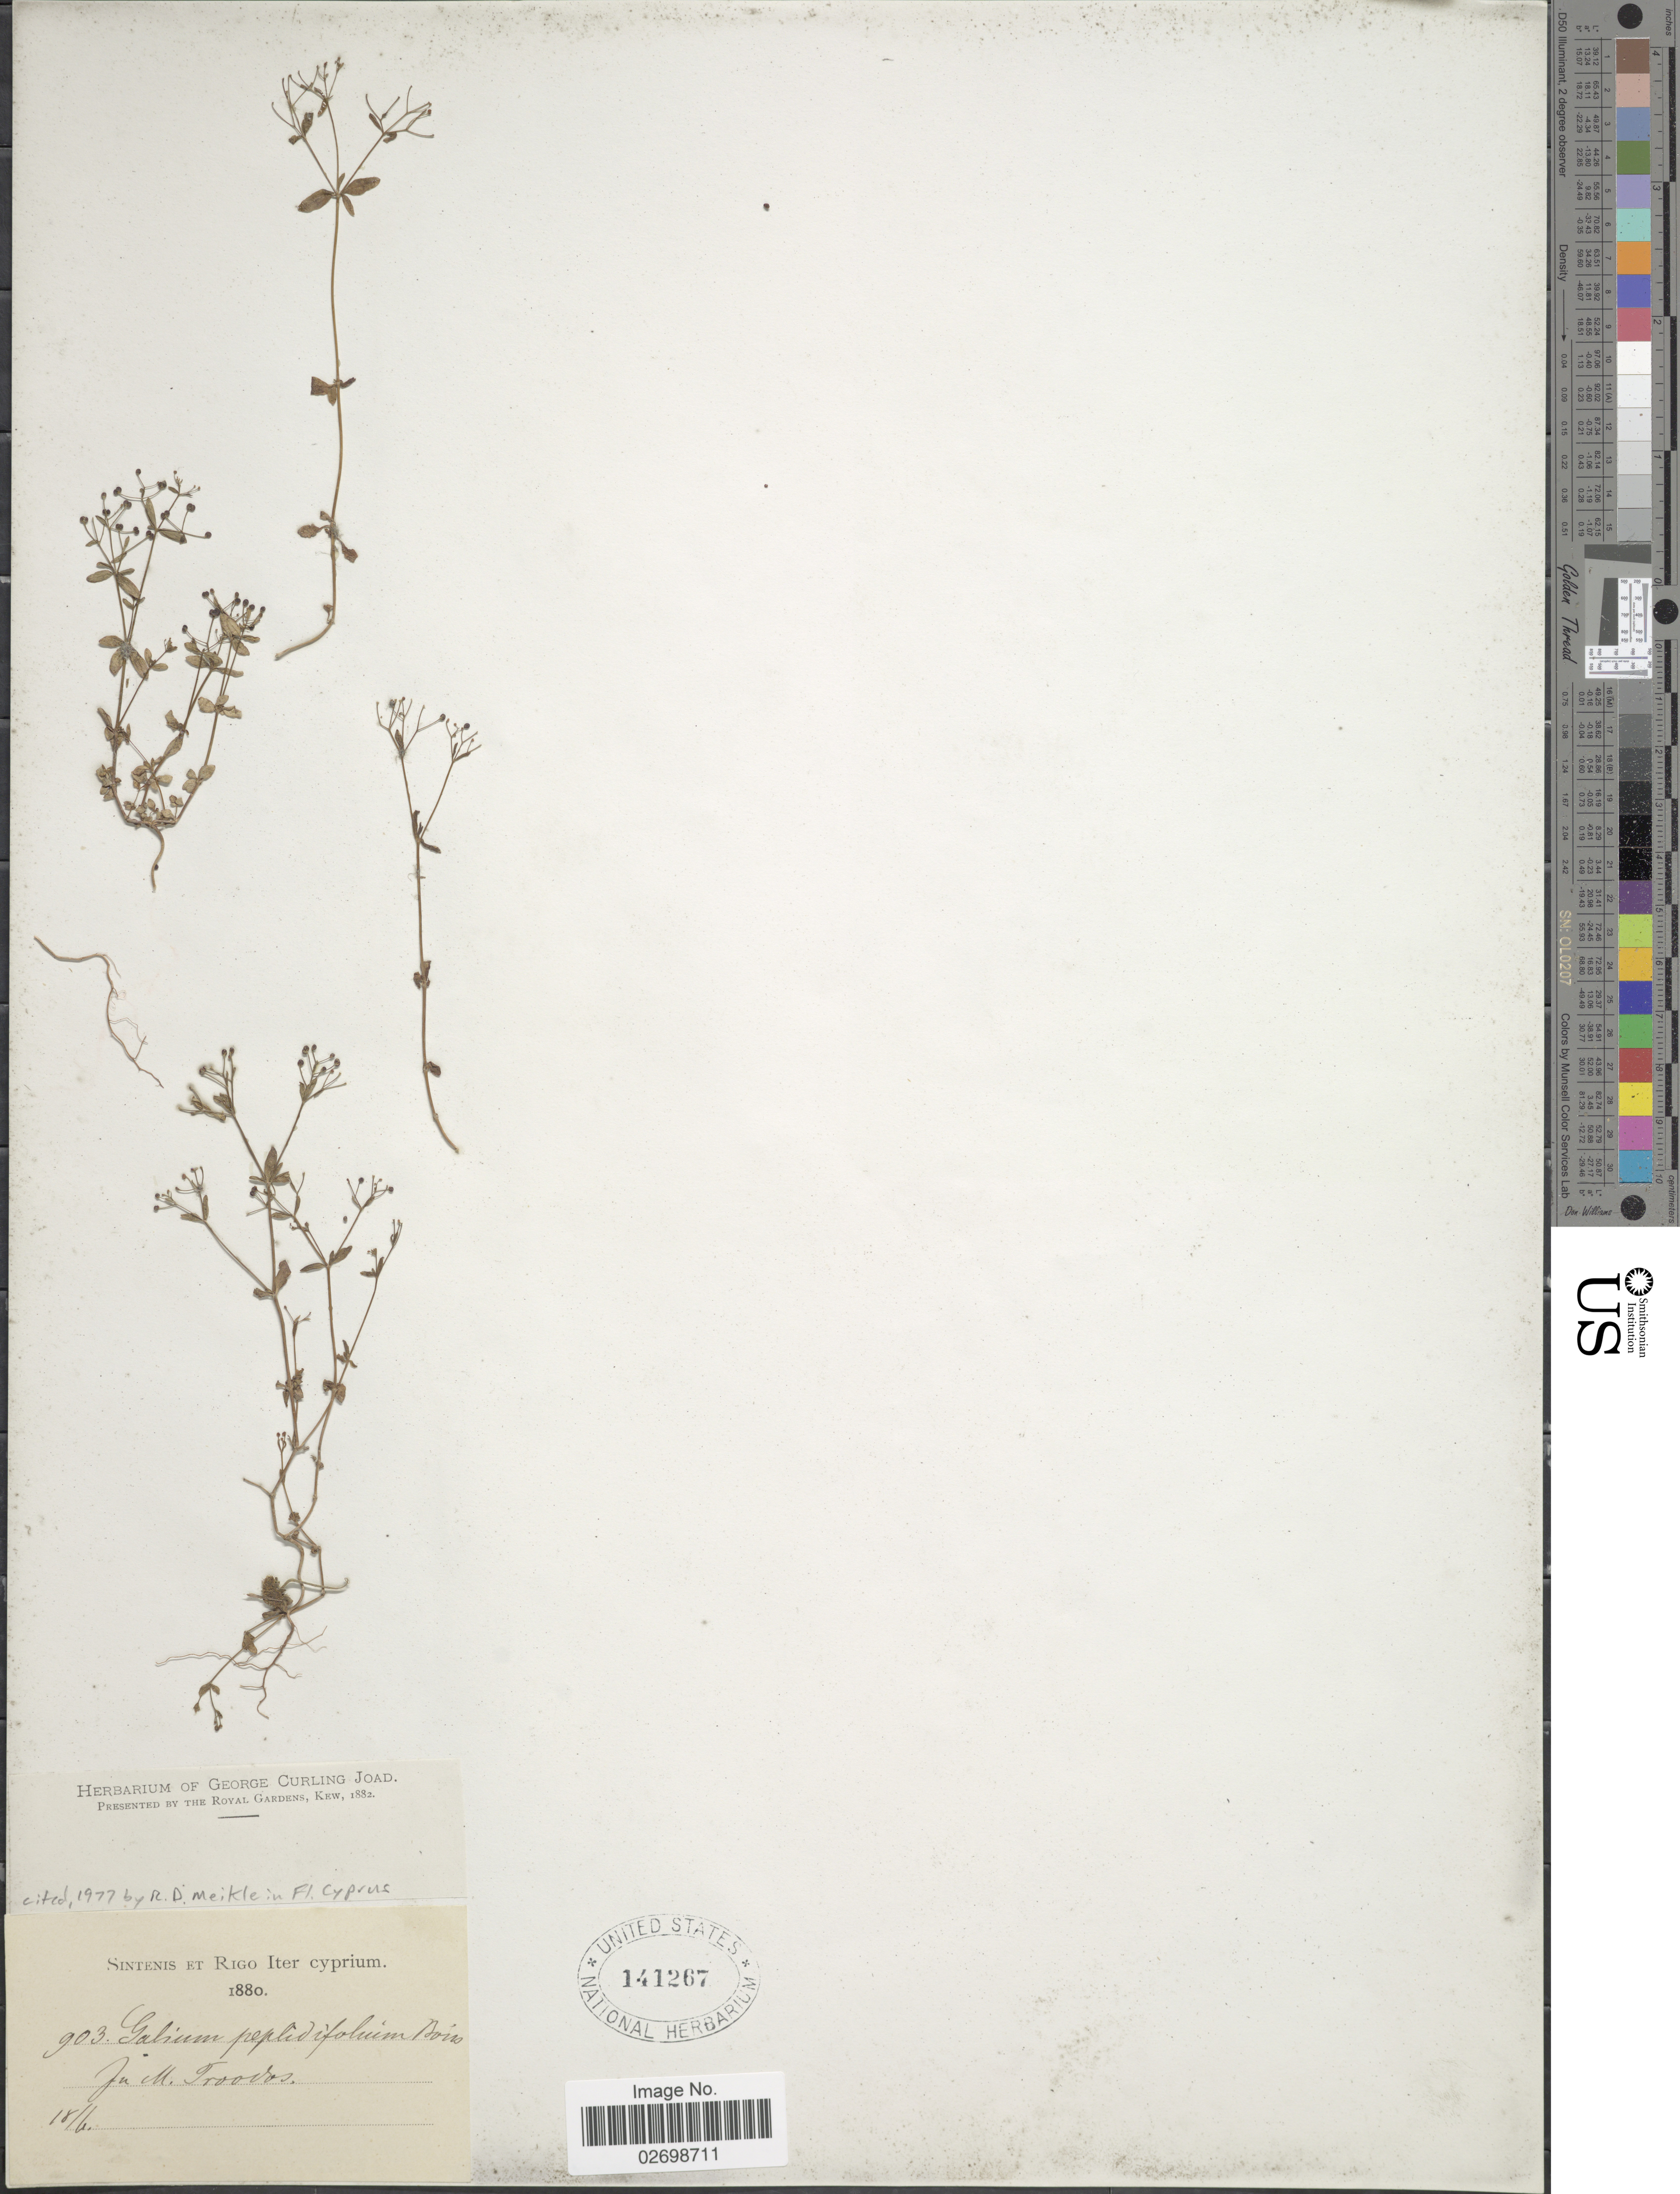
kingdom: Plantae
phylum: Tracheophyta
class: Magnoliopsida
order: Gentianales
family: Rubiaceae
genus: Galium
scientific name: Galium peplidifolium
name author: Boiss.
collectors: -. Sintenis & -- Rigo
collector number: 903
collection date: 1880-06-18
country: Cyprus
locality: Iter cyprium. In M. Troodos.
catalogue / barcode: US 141267